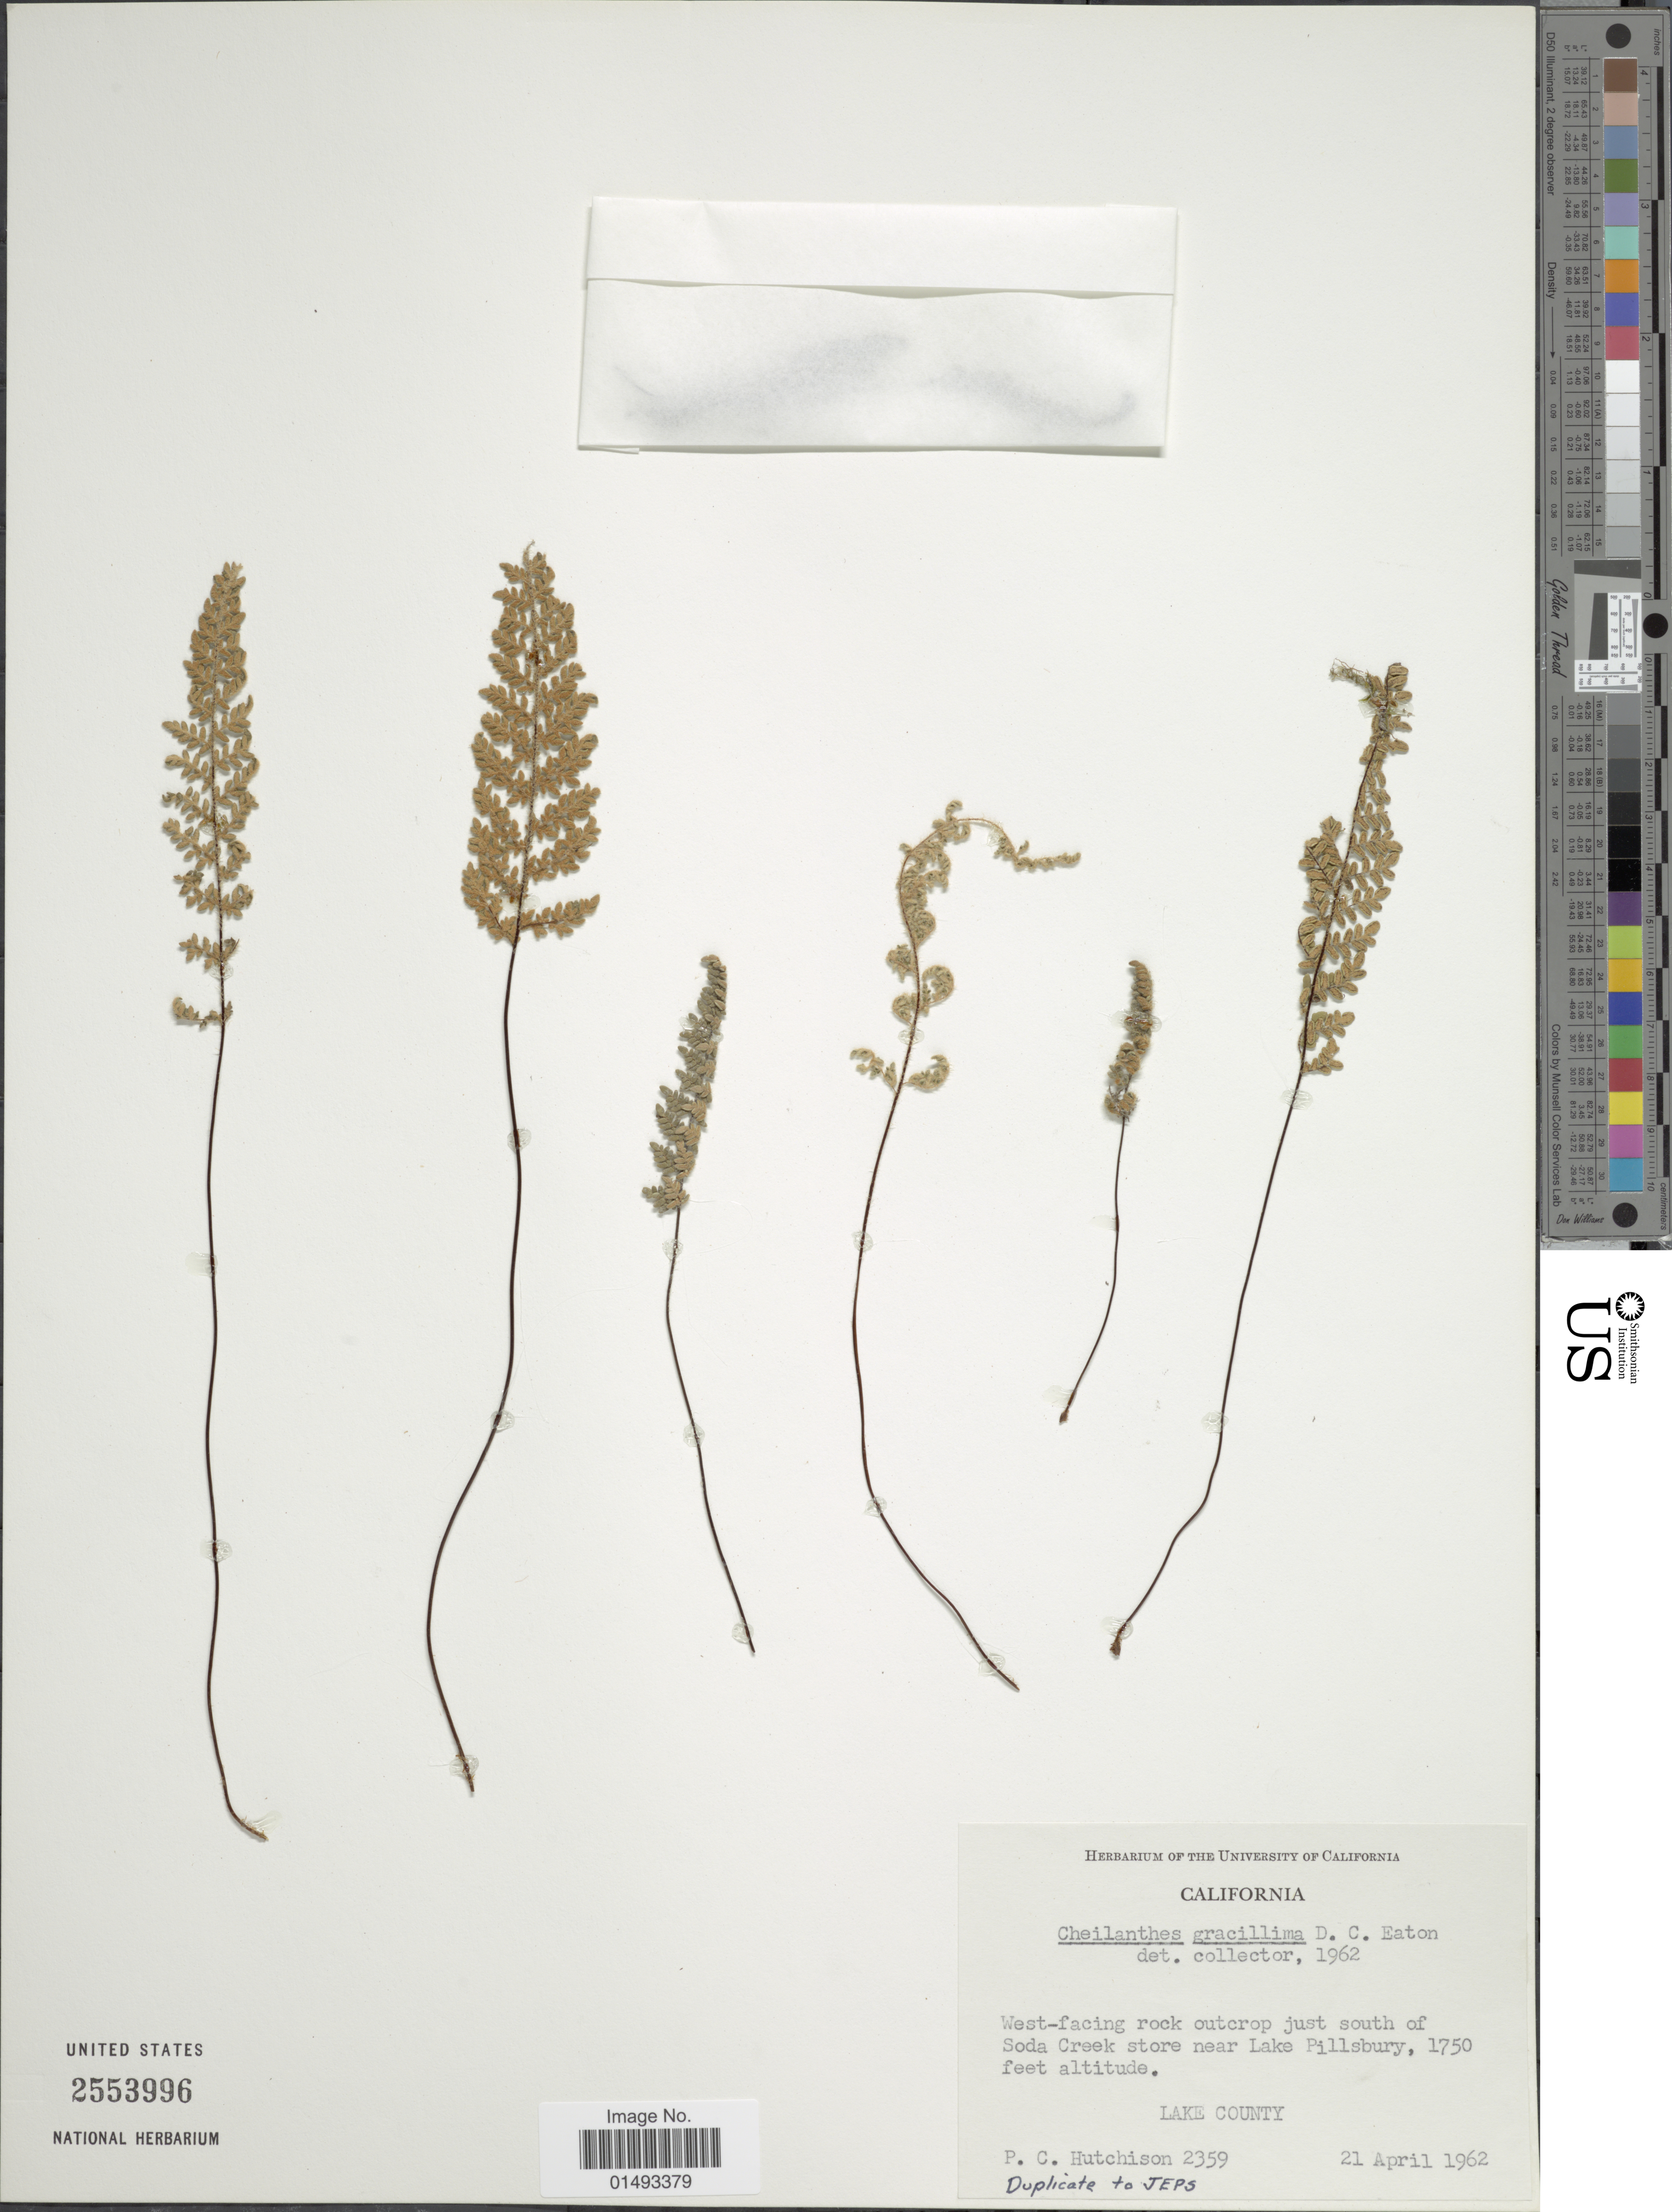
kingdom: Plantae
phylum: Tracheophyta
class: Polypodiopsida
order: Polypodiales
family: Pteridaceae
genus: Myriopteris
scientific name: Myriopteris gracillima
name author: (D.C. Eaton) J. Sm.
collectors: P. C. Hutchison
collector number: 2359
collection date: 1962-04-21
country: United States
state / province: California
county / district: Lake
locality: West-facing rock outcrop just south of Soda Creek store near Lake Pillsbury, Lake County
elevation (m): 533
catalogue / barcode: US 2553996